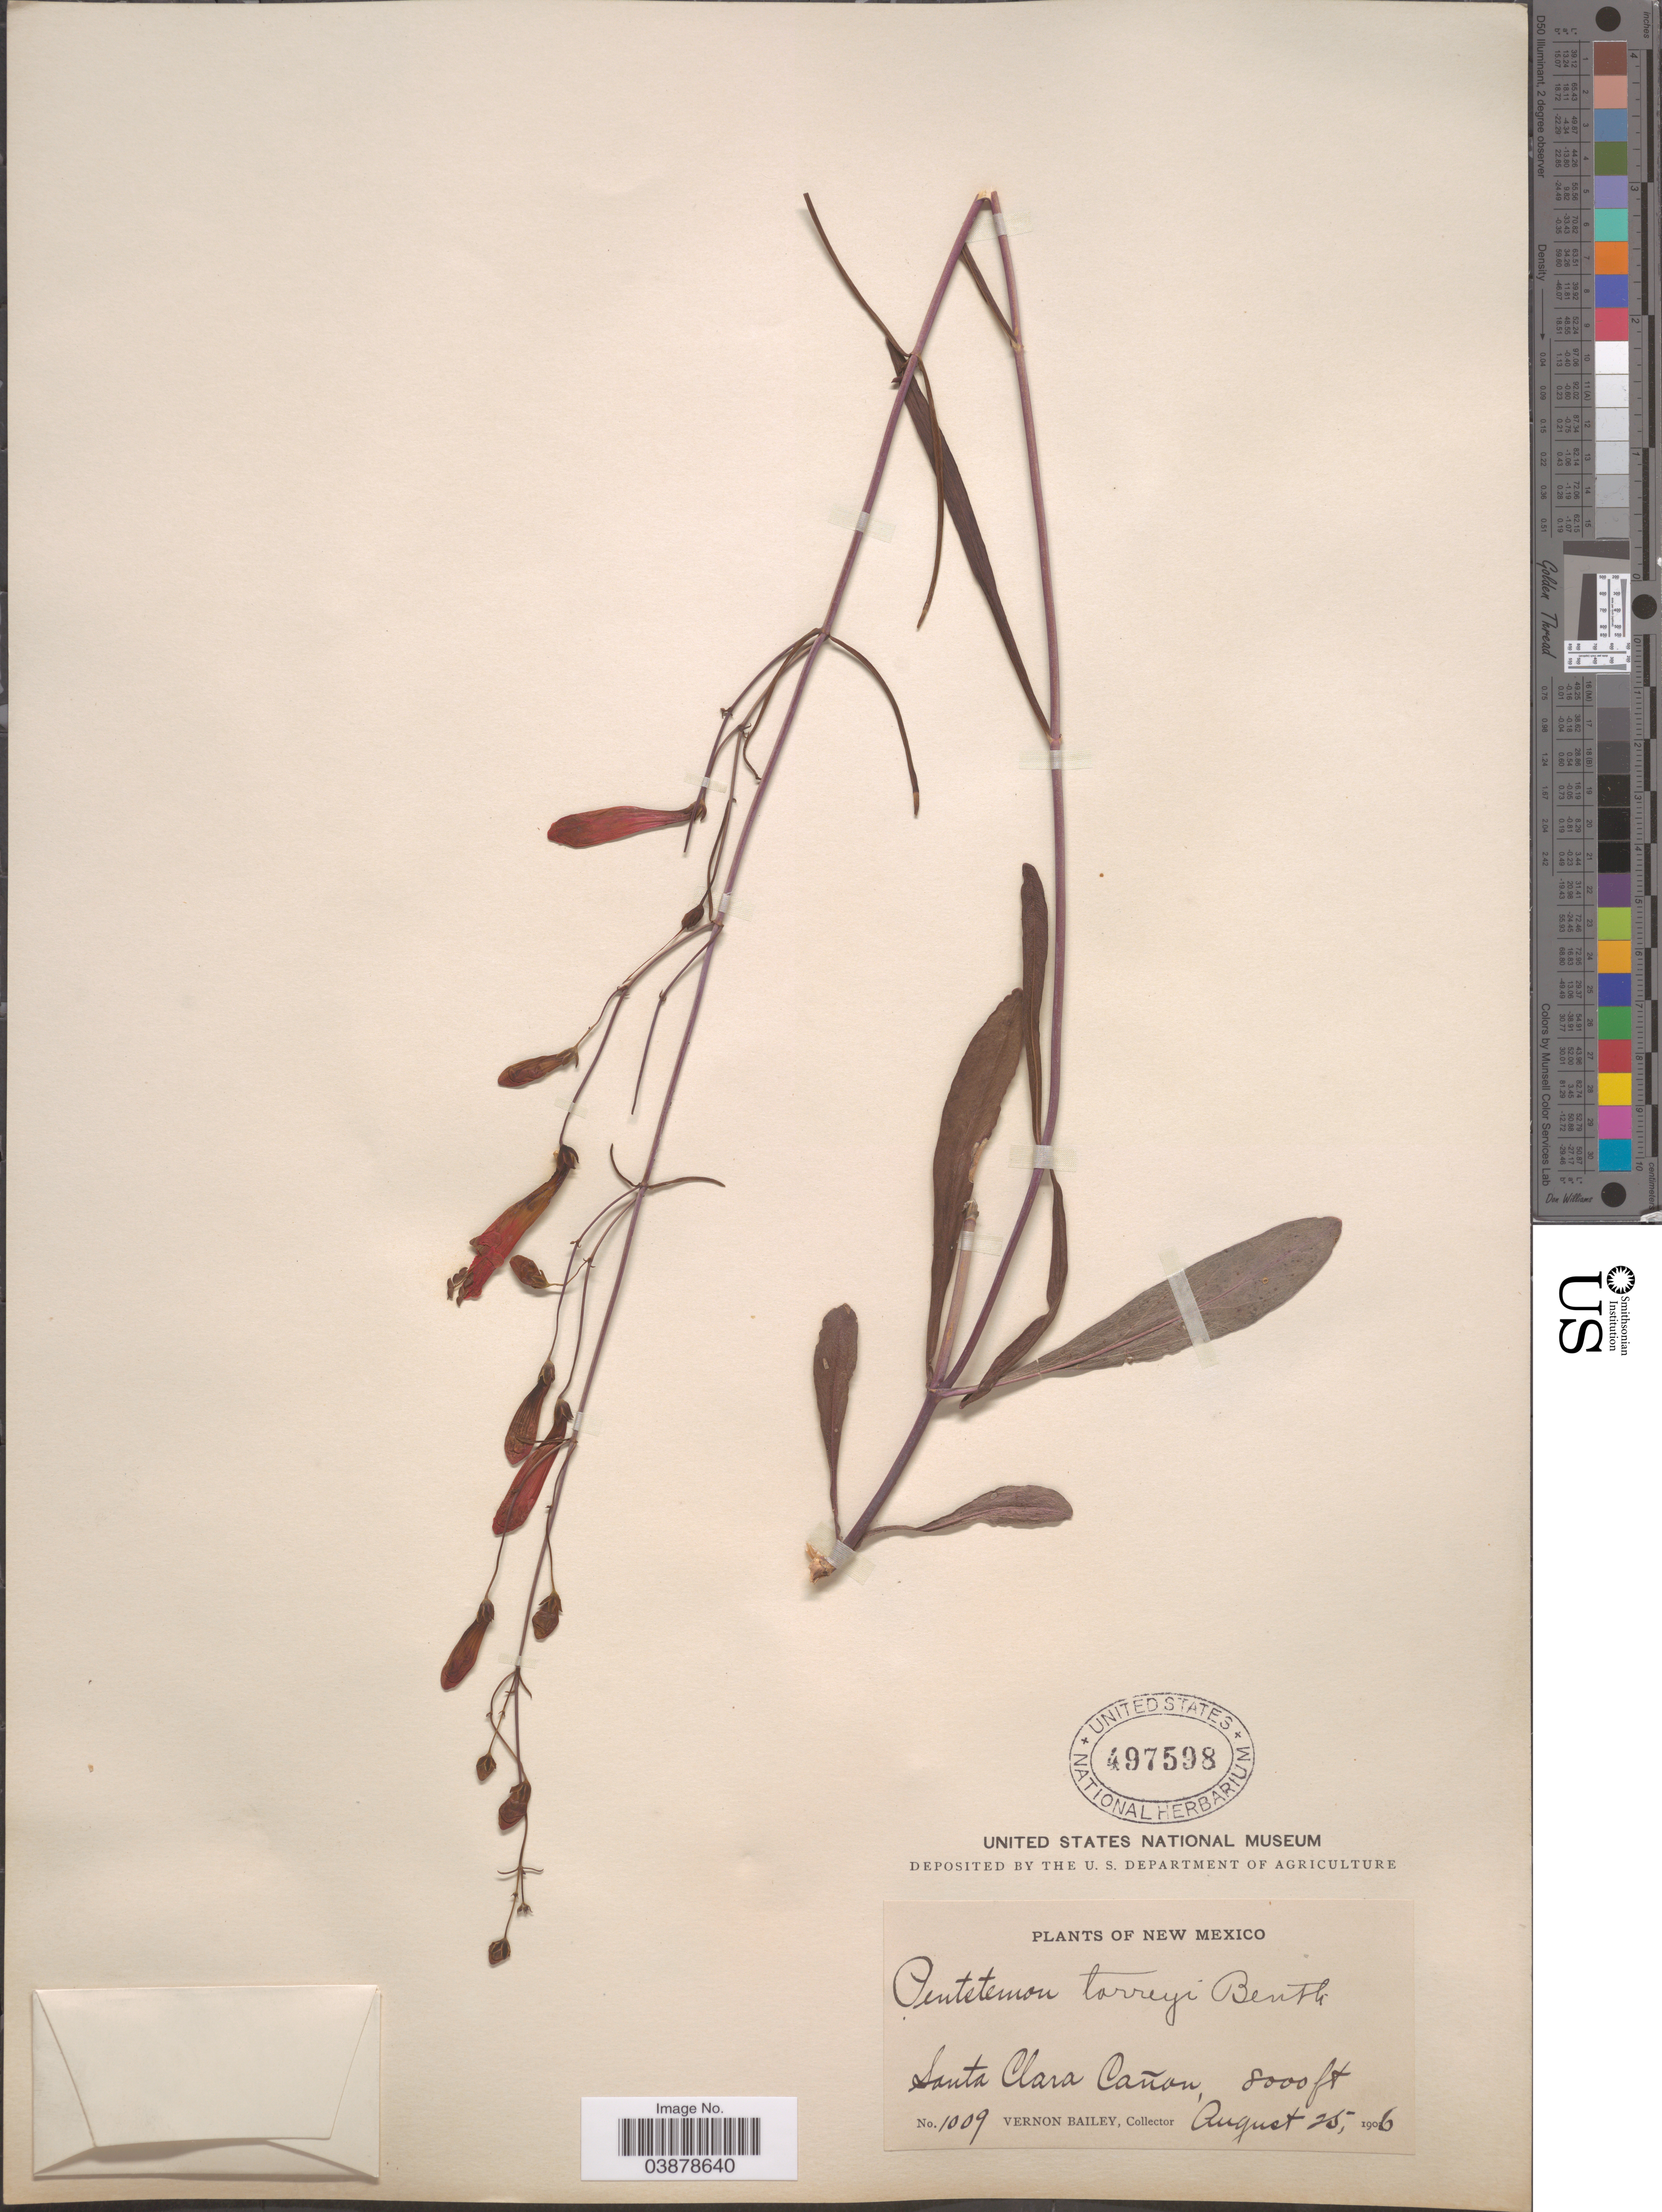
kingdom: Plantae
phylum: Tracheophyta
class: Magnoliopsida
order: Lamiales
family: Plantaginaceae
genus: Penstemon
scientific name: Penstemon torreyi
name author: Benth.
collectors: V. O. Bailey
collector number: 1009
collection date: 1906-08-25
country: United States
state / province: New Mexico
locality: Santa Clara Cañon.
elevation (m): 2438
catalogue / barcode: US 497598